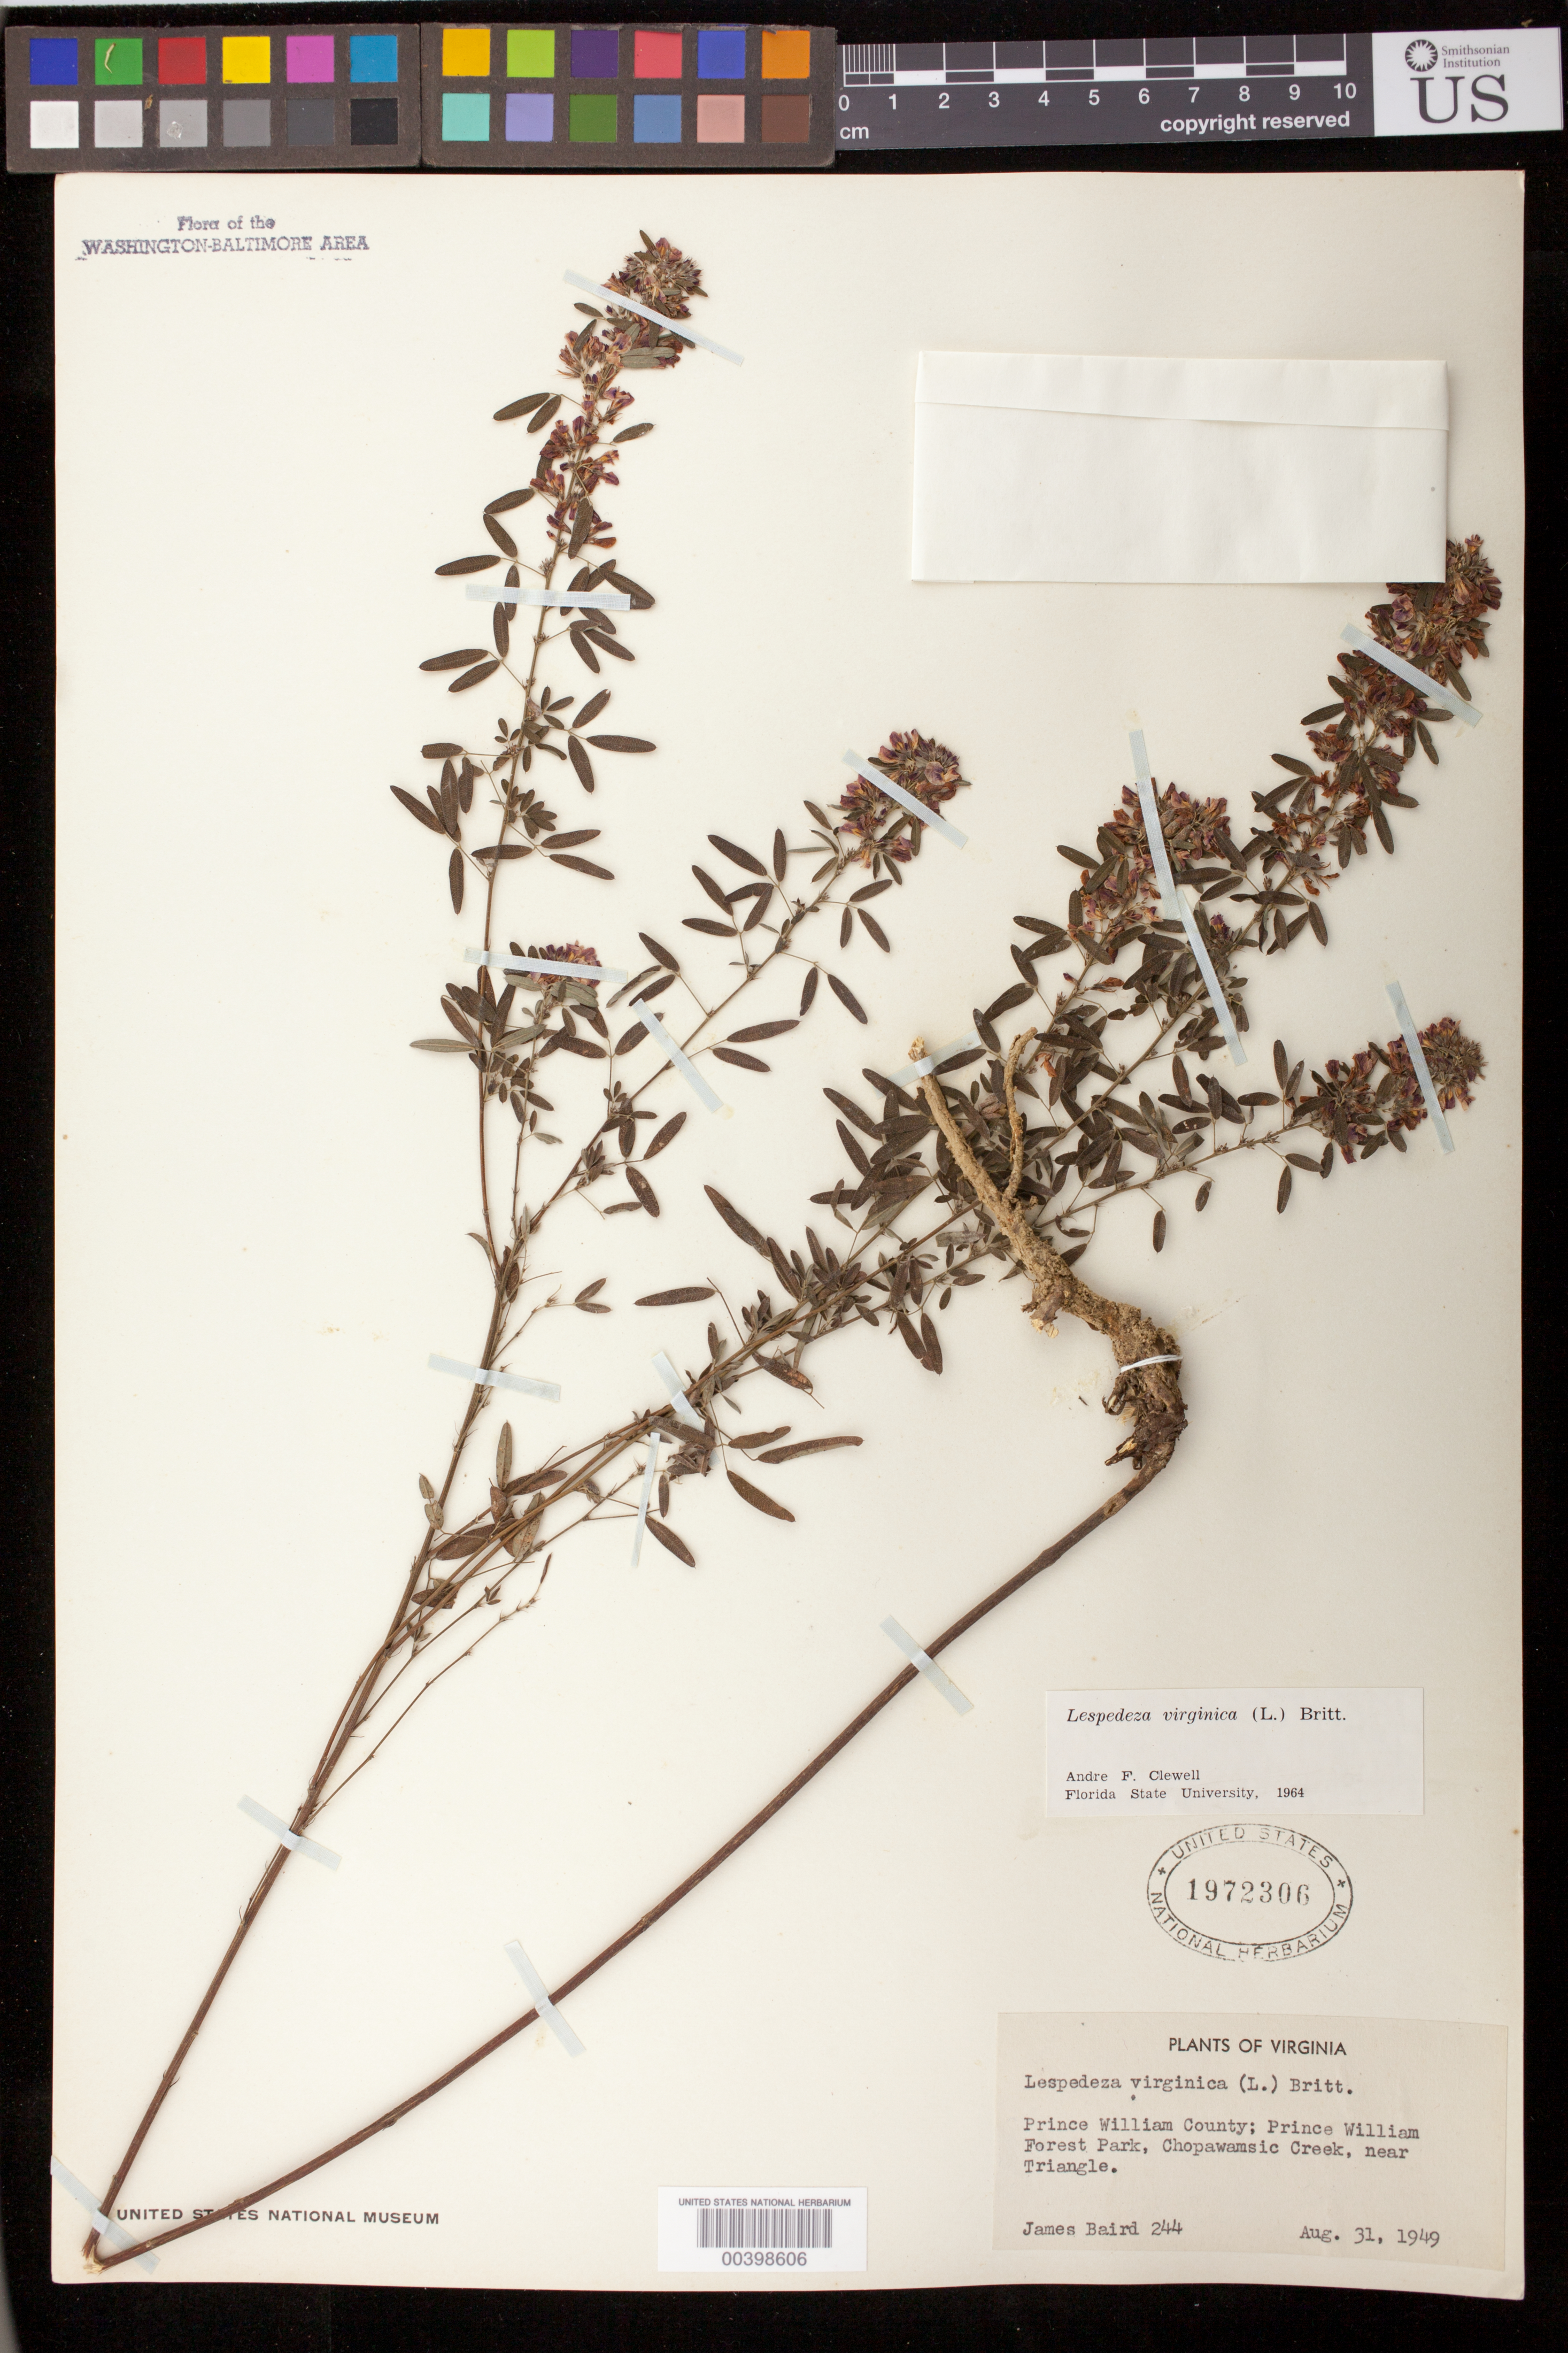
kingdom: Plantae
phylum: Tracheophyta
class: Magnoliopsida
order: Fabales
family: Fabaceae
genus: Lespedeza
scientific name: Lespedeza virginica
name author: (L.) Britton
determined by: Clewell, Andre Francis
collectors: J. Baird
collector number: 244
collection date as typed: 31 Aug 1949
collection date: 1949-08-31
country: United States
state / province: Virginia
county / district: Prince William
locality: Chopawamsic Creek, Prince William Forest Park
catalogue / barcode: US 1972306